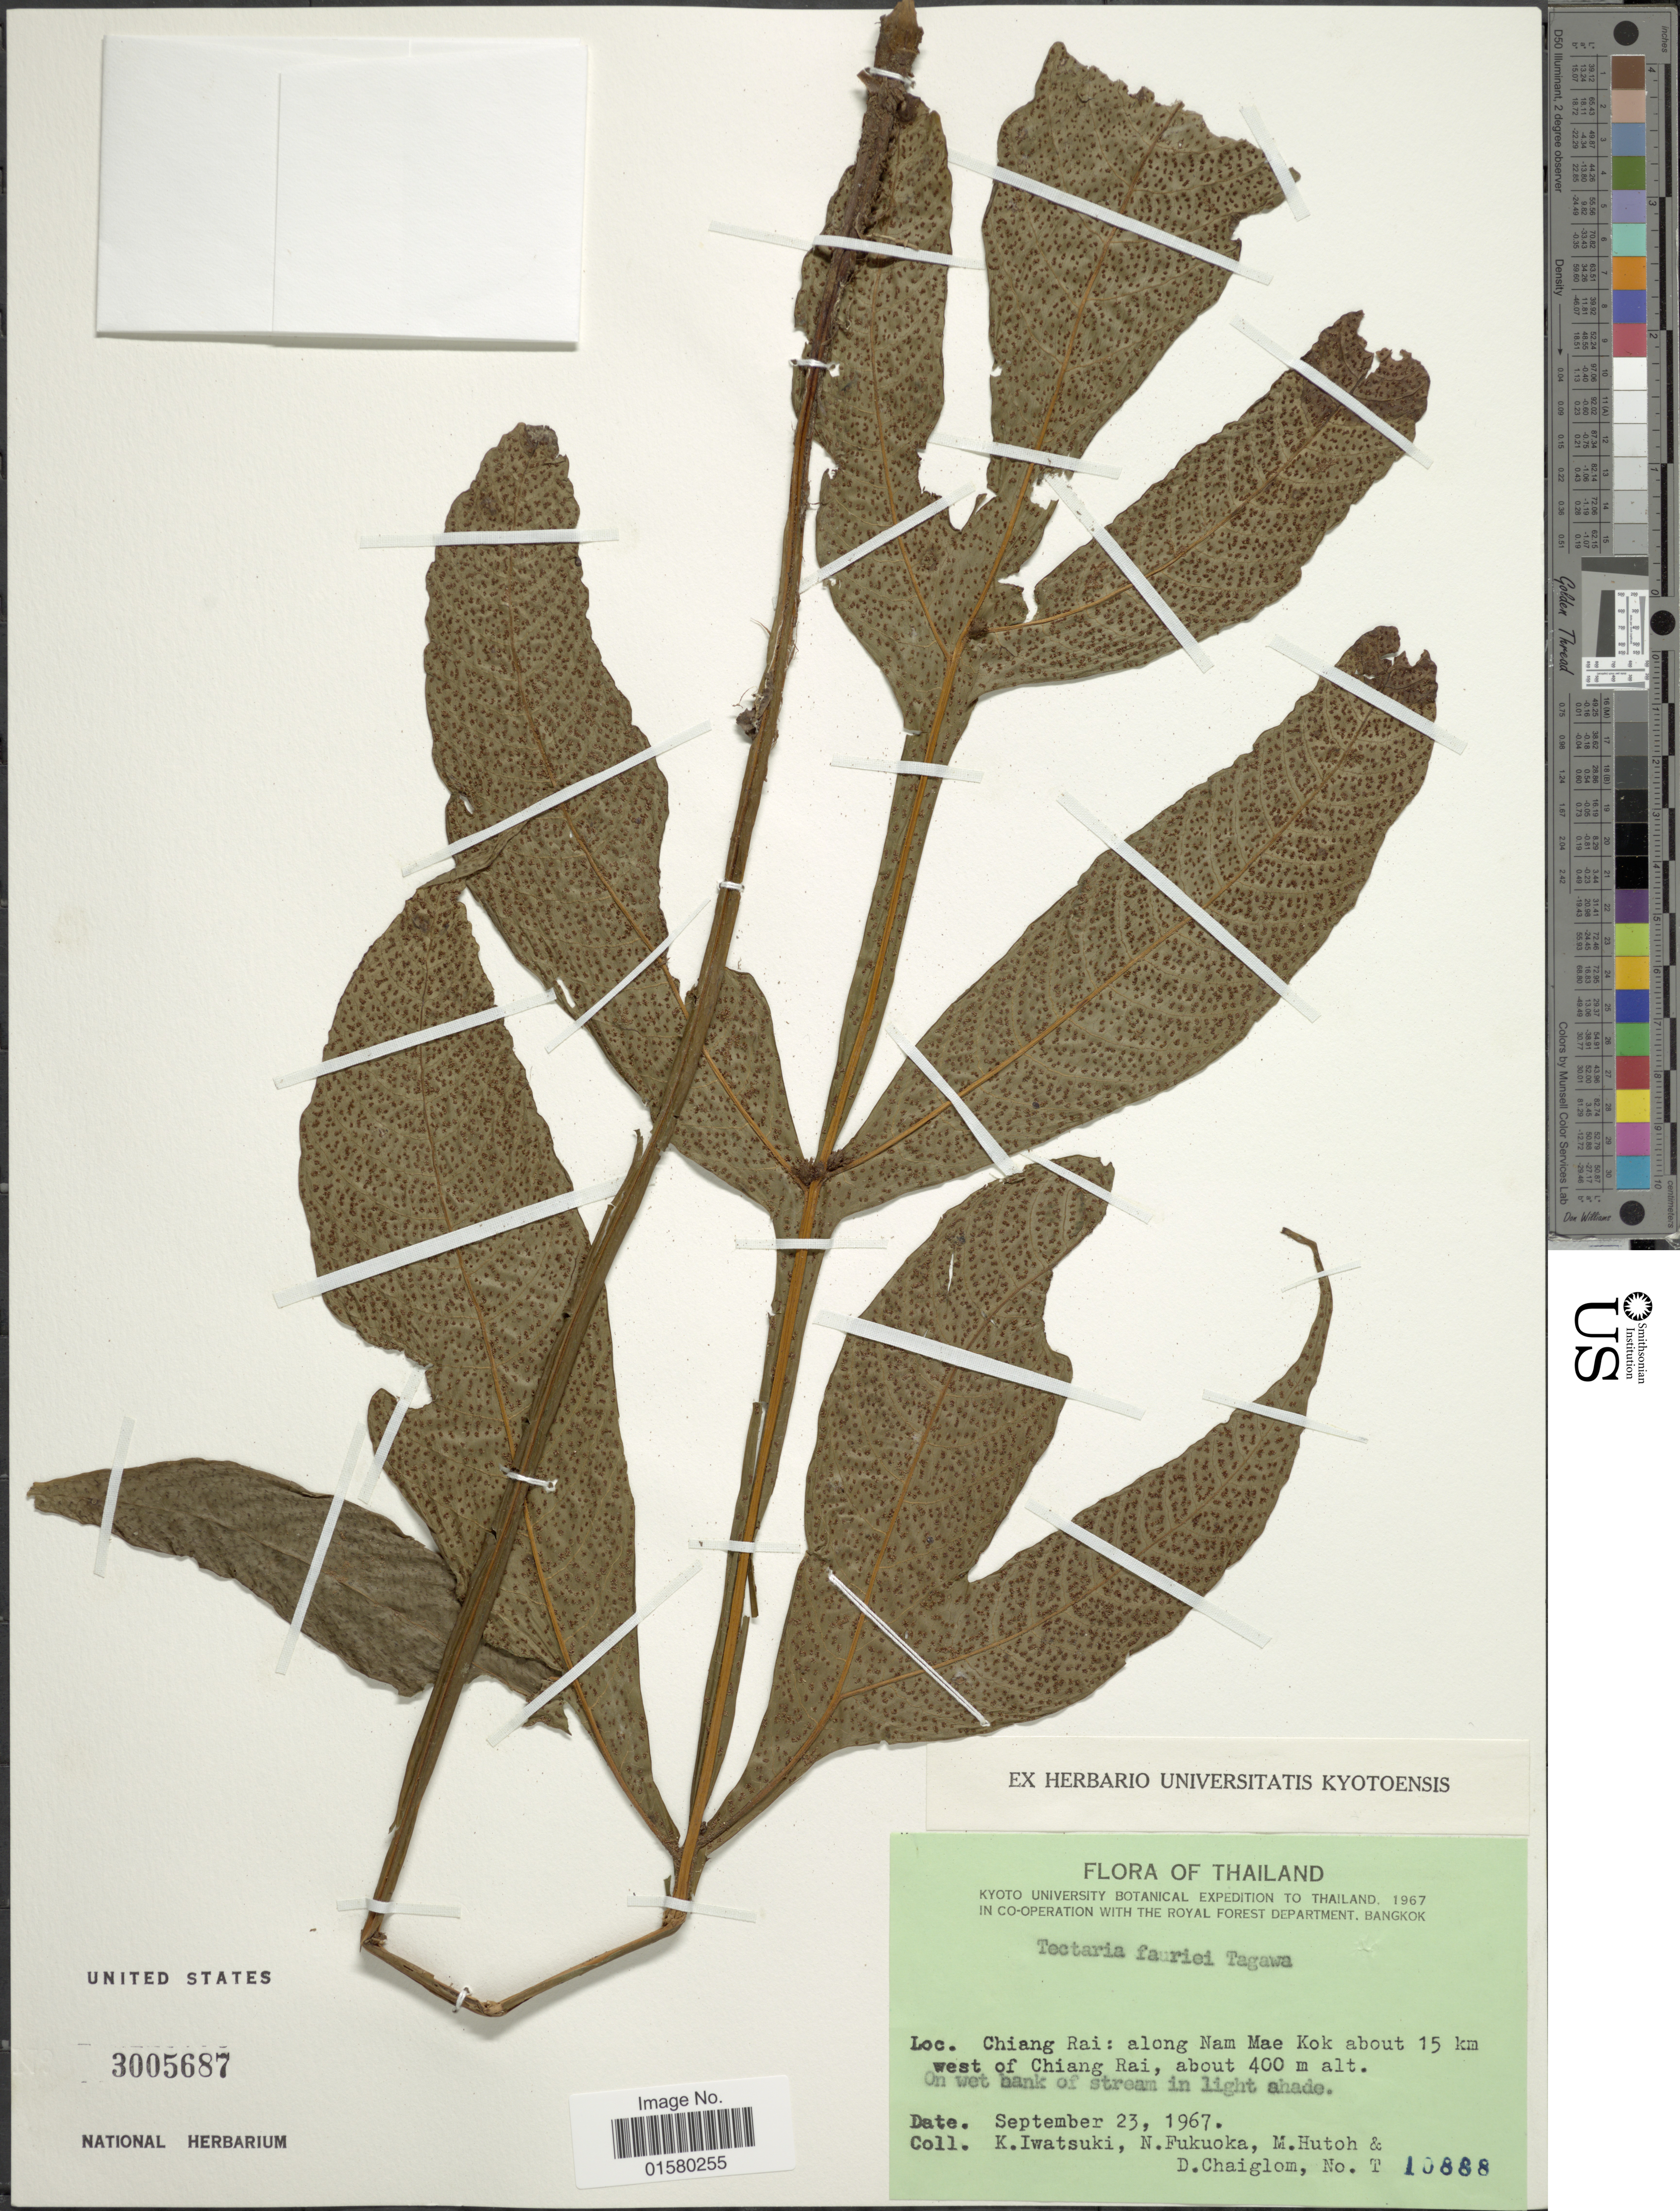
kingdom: Plantae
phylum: Tracheophyta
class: Polypodiopsida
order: Polypodiales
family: Tectariaceae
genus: Tectaria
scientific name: Tectaria fauriei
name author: Tagawa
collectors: K. Iwatsuki, N. Fukuoka, M. Hutoh & D. Chaiglom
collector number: T10888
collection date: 1967-09-23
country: Thailand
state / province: Chiang Rai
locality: Chiang Rai: along Nam Mae Kok about 15 km west of Chiang Rai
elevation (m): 400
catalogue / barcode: US 3005687